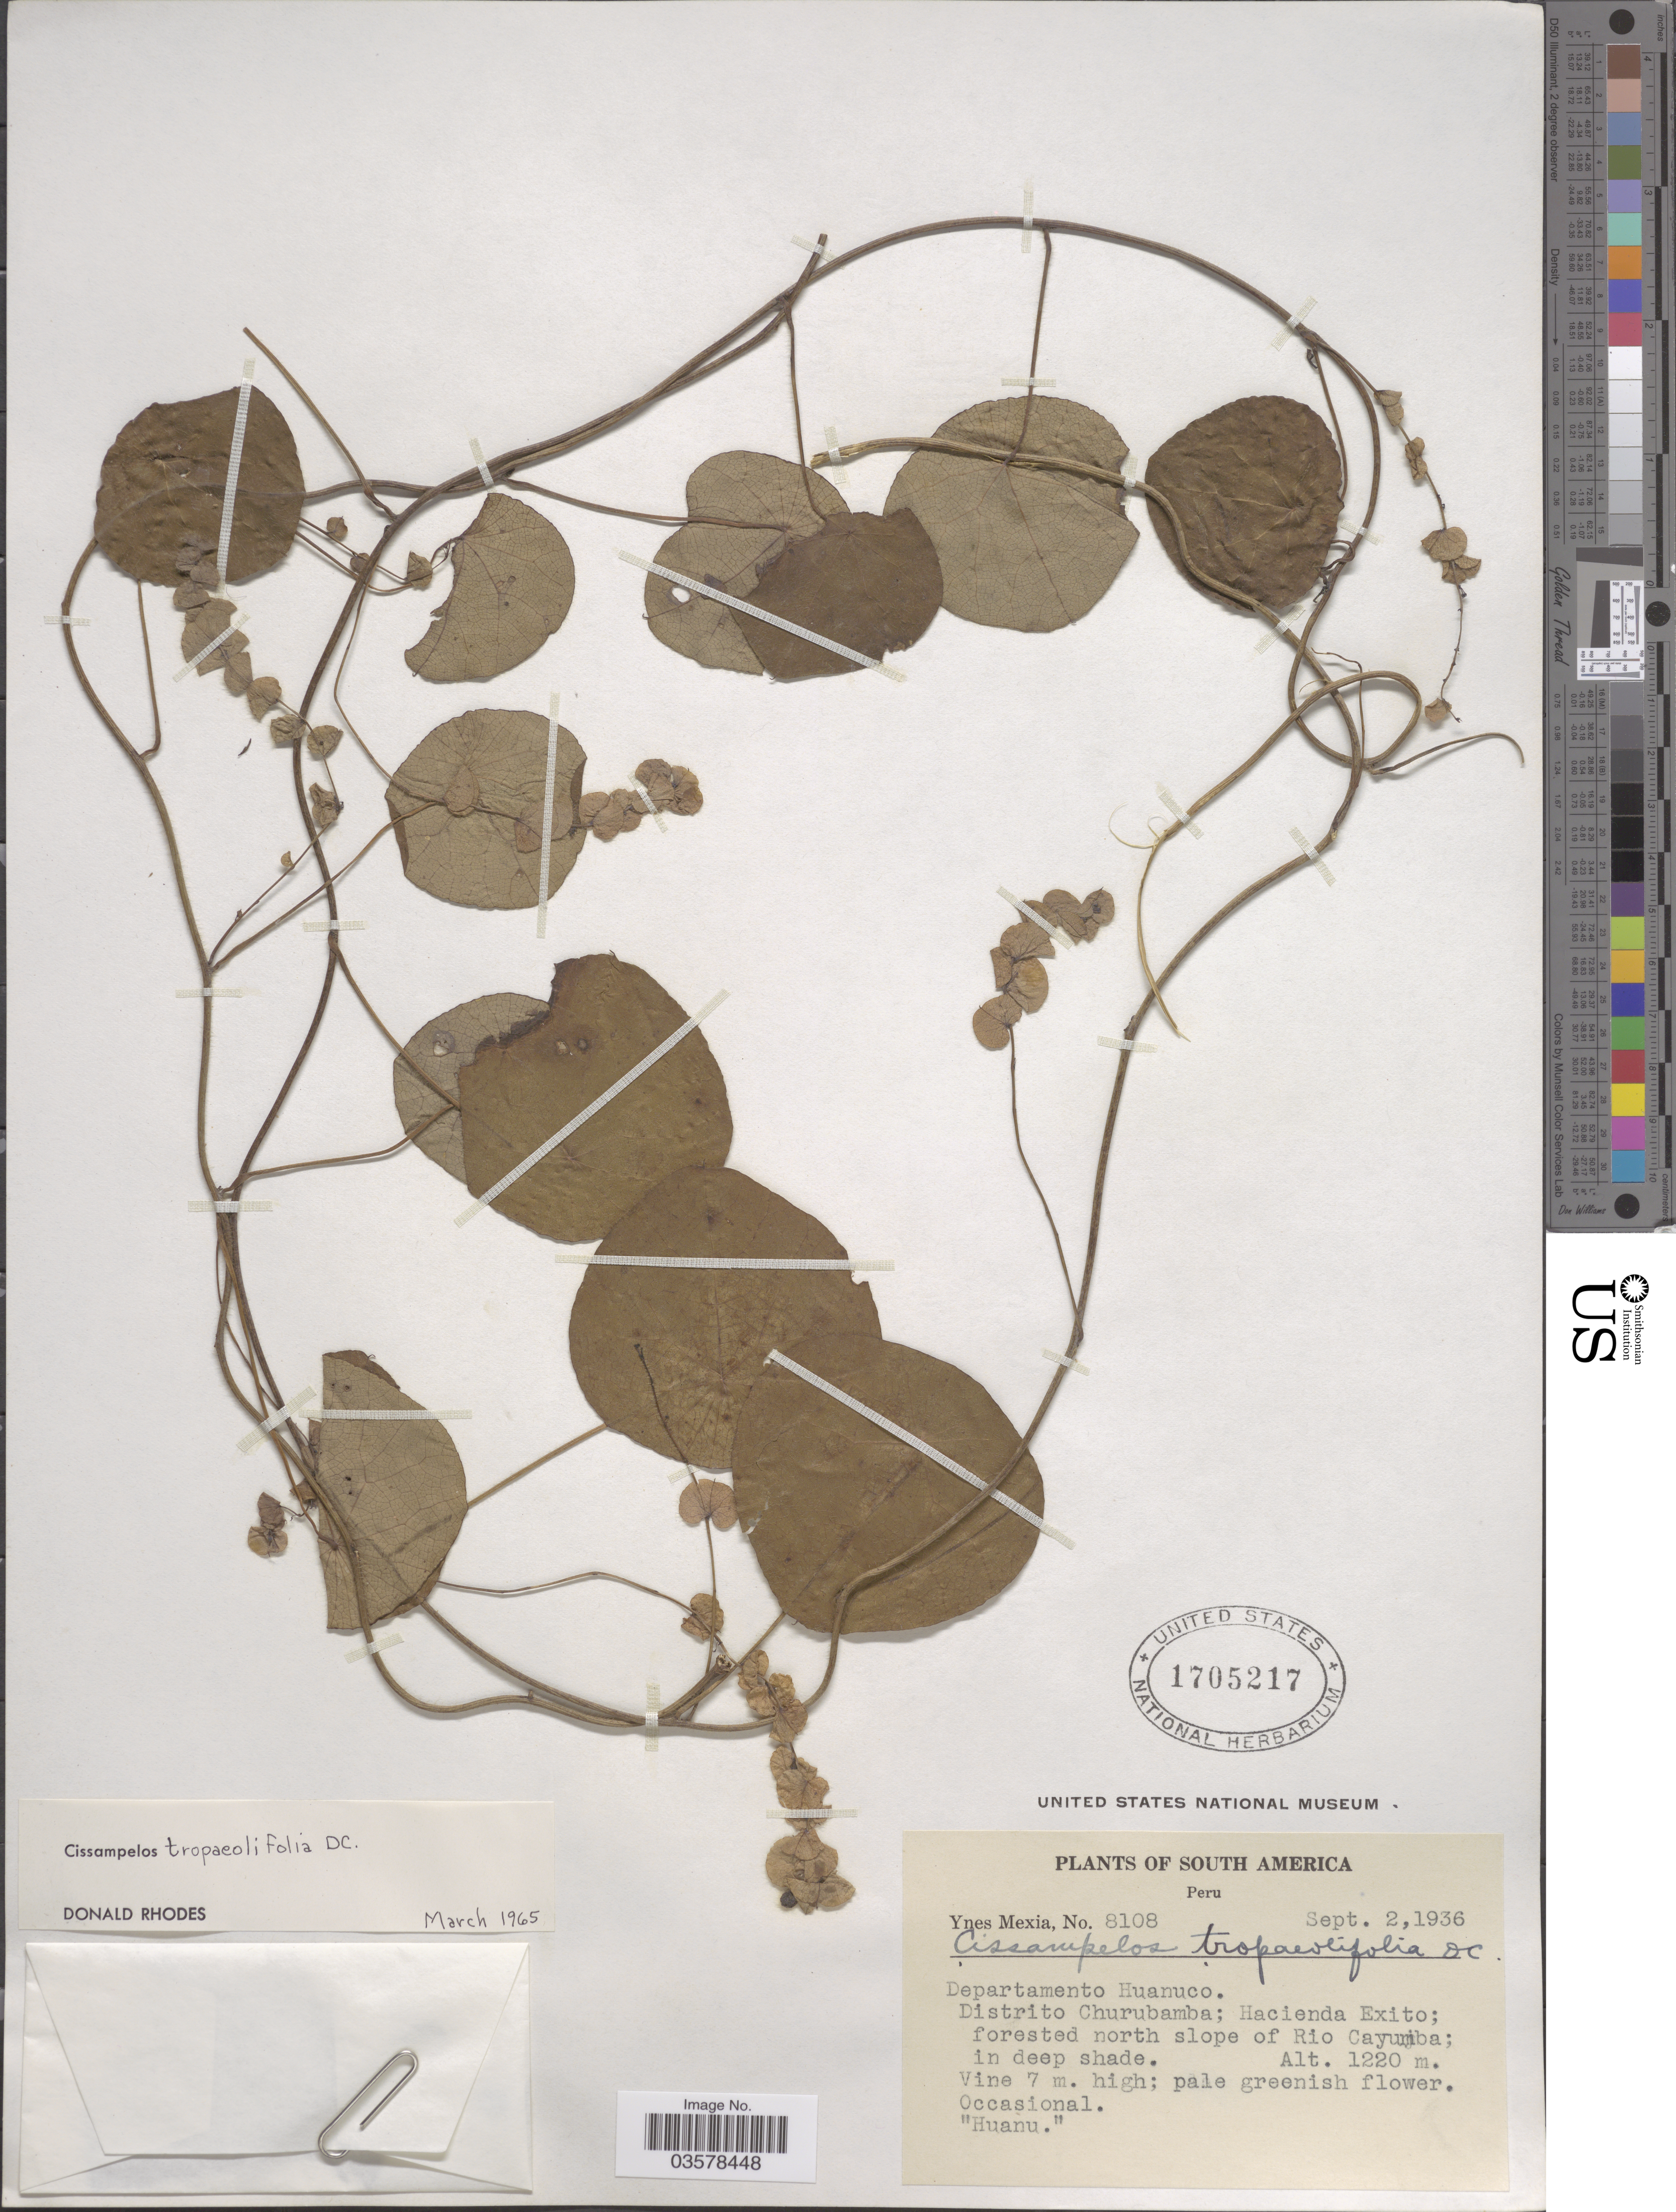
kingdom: Plantae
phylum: Tracheophyta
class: Magnoliopsida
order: Ranunculales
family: Menispermaceae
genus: Cissampelos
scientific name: Cissampelos tropaeolifolia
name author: DC.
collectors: Y. Mexia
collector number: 8108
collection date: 1936-09-02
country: Peru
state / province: Huánuco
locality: Departamento Huanuco. Distrito Churubamba; Hacienda Exito; forested north slope of Rio Cayumba.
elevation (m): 1220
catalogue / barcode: US 1705217